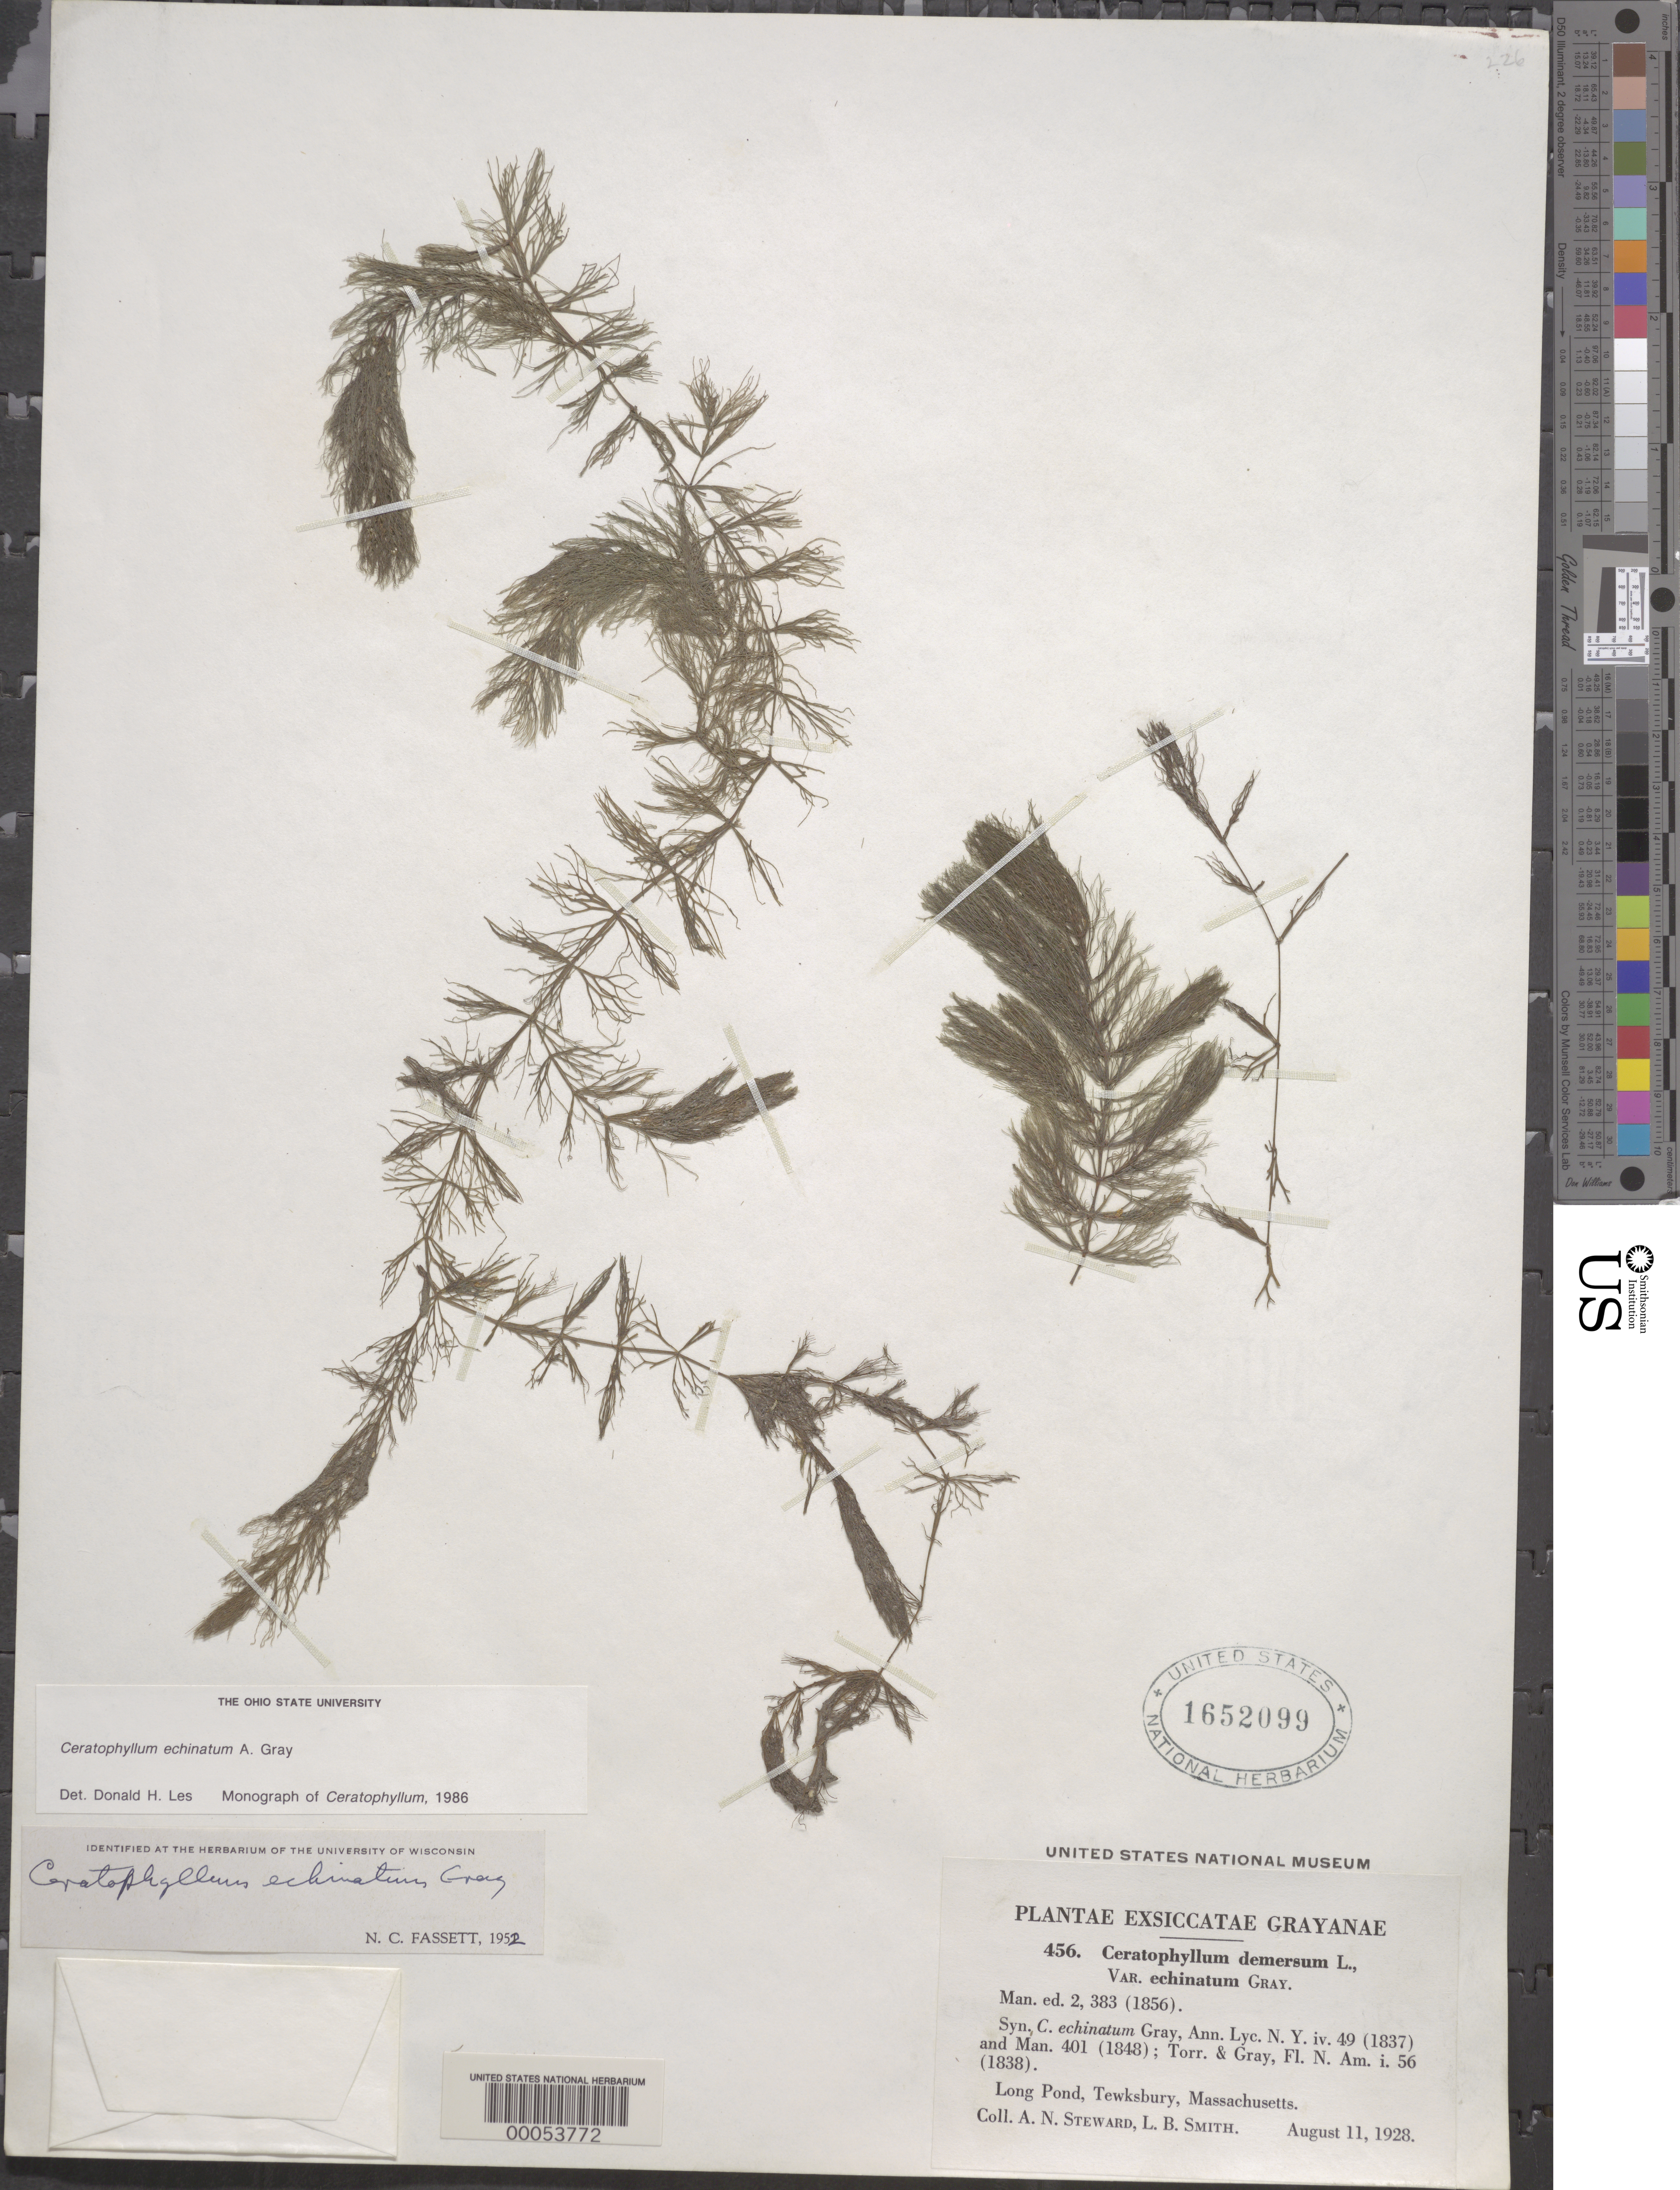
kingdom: Plantae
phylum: Tracheophyta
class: Magnoliopsida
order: Ceratophyllales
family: Ceratophyllaceae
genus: Ceratophyllum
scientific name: Ceratophyllum demersum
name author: L.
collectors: A. N. Steward & L. Smith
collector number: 456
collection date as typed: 11 Aug 1928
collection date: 1928-08-11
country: United States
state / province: Massachusetts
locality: Long pond and tewksbury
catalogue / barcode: US 1652099